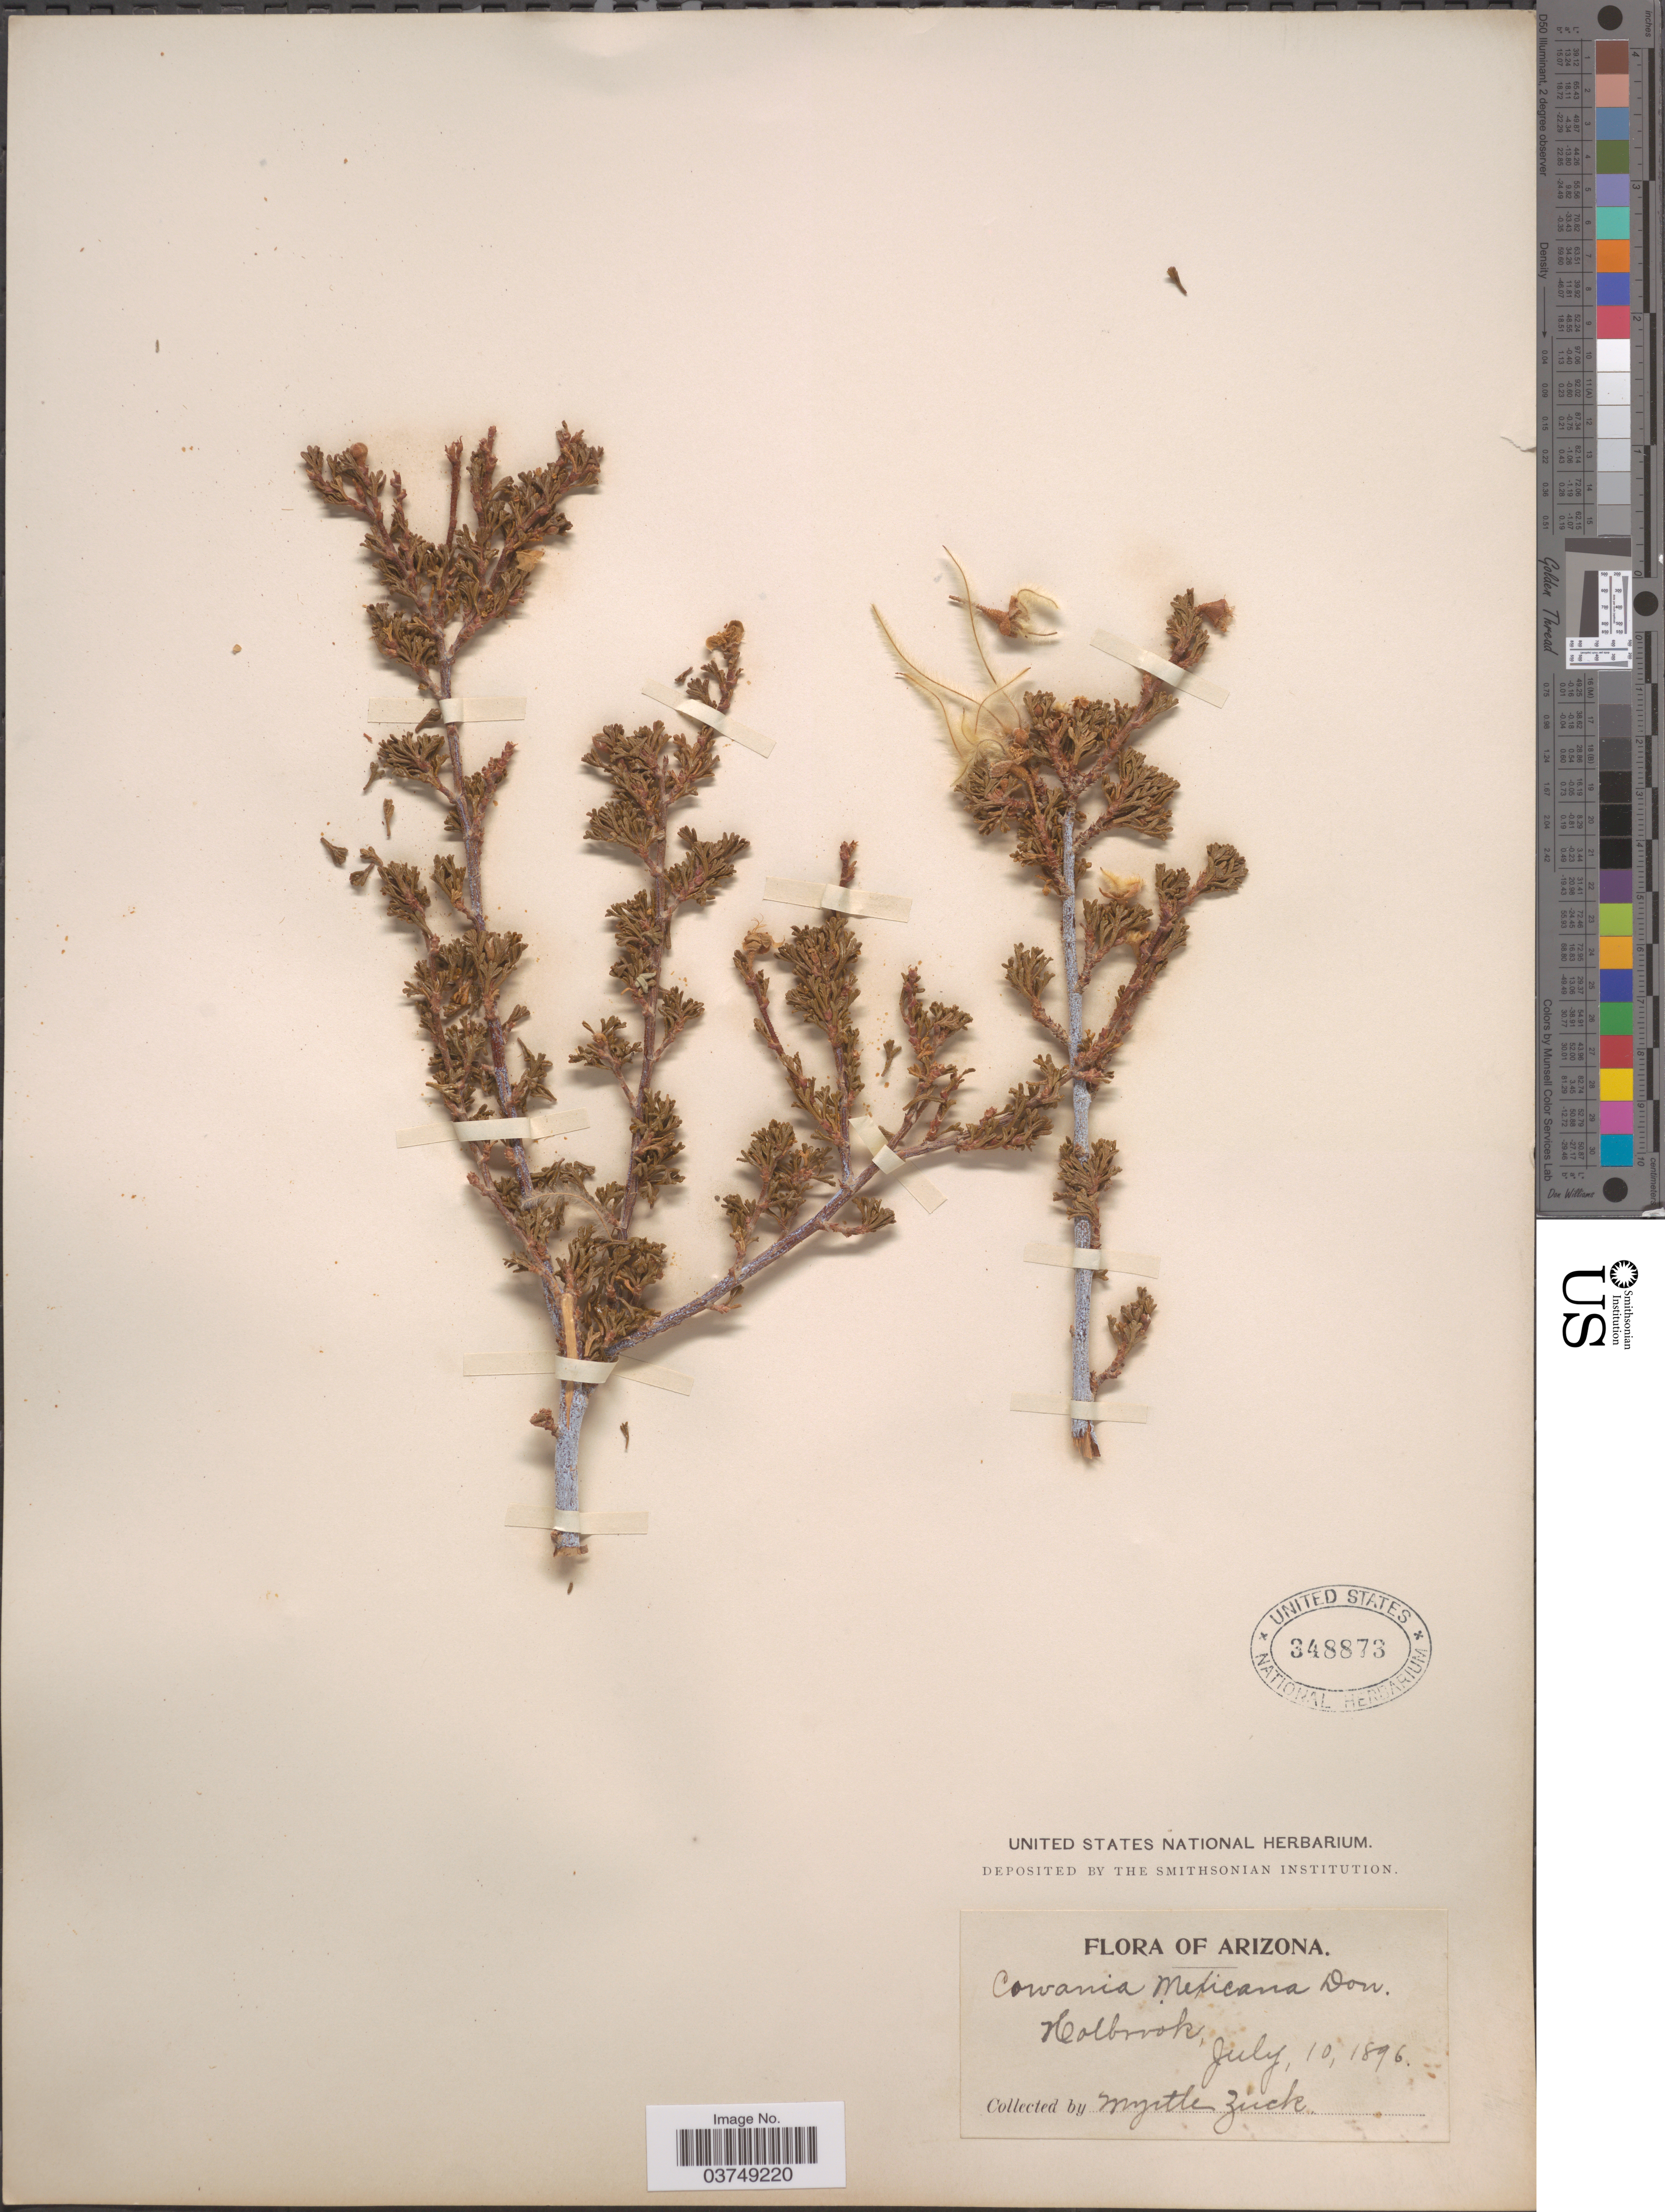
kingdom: Plantae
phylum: Tracheophyta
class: Magnoliopsida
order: Rosales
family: Rosaceae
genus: Purshia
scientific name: Purshia stansburyana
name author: (Torr.) Henrickson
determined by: Strong, Mark T., (BOT), Smithsonian Institution - National Museum of Natural History (UNITED STATES)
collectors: M. Zuck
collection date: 1896-07-10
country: United States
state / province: Arizona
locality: Holbrook.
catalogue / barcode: US 348873